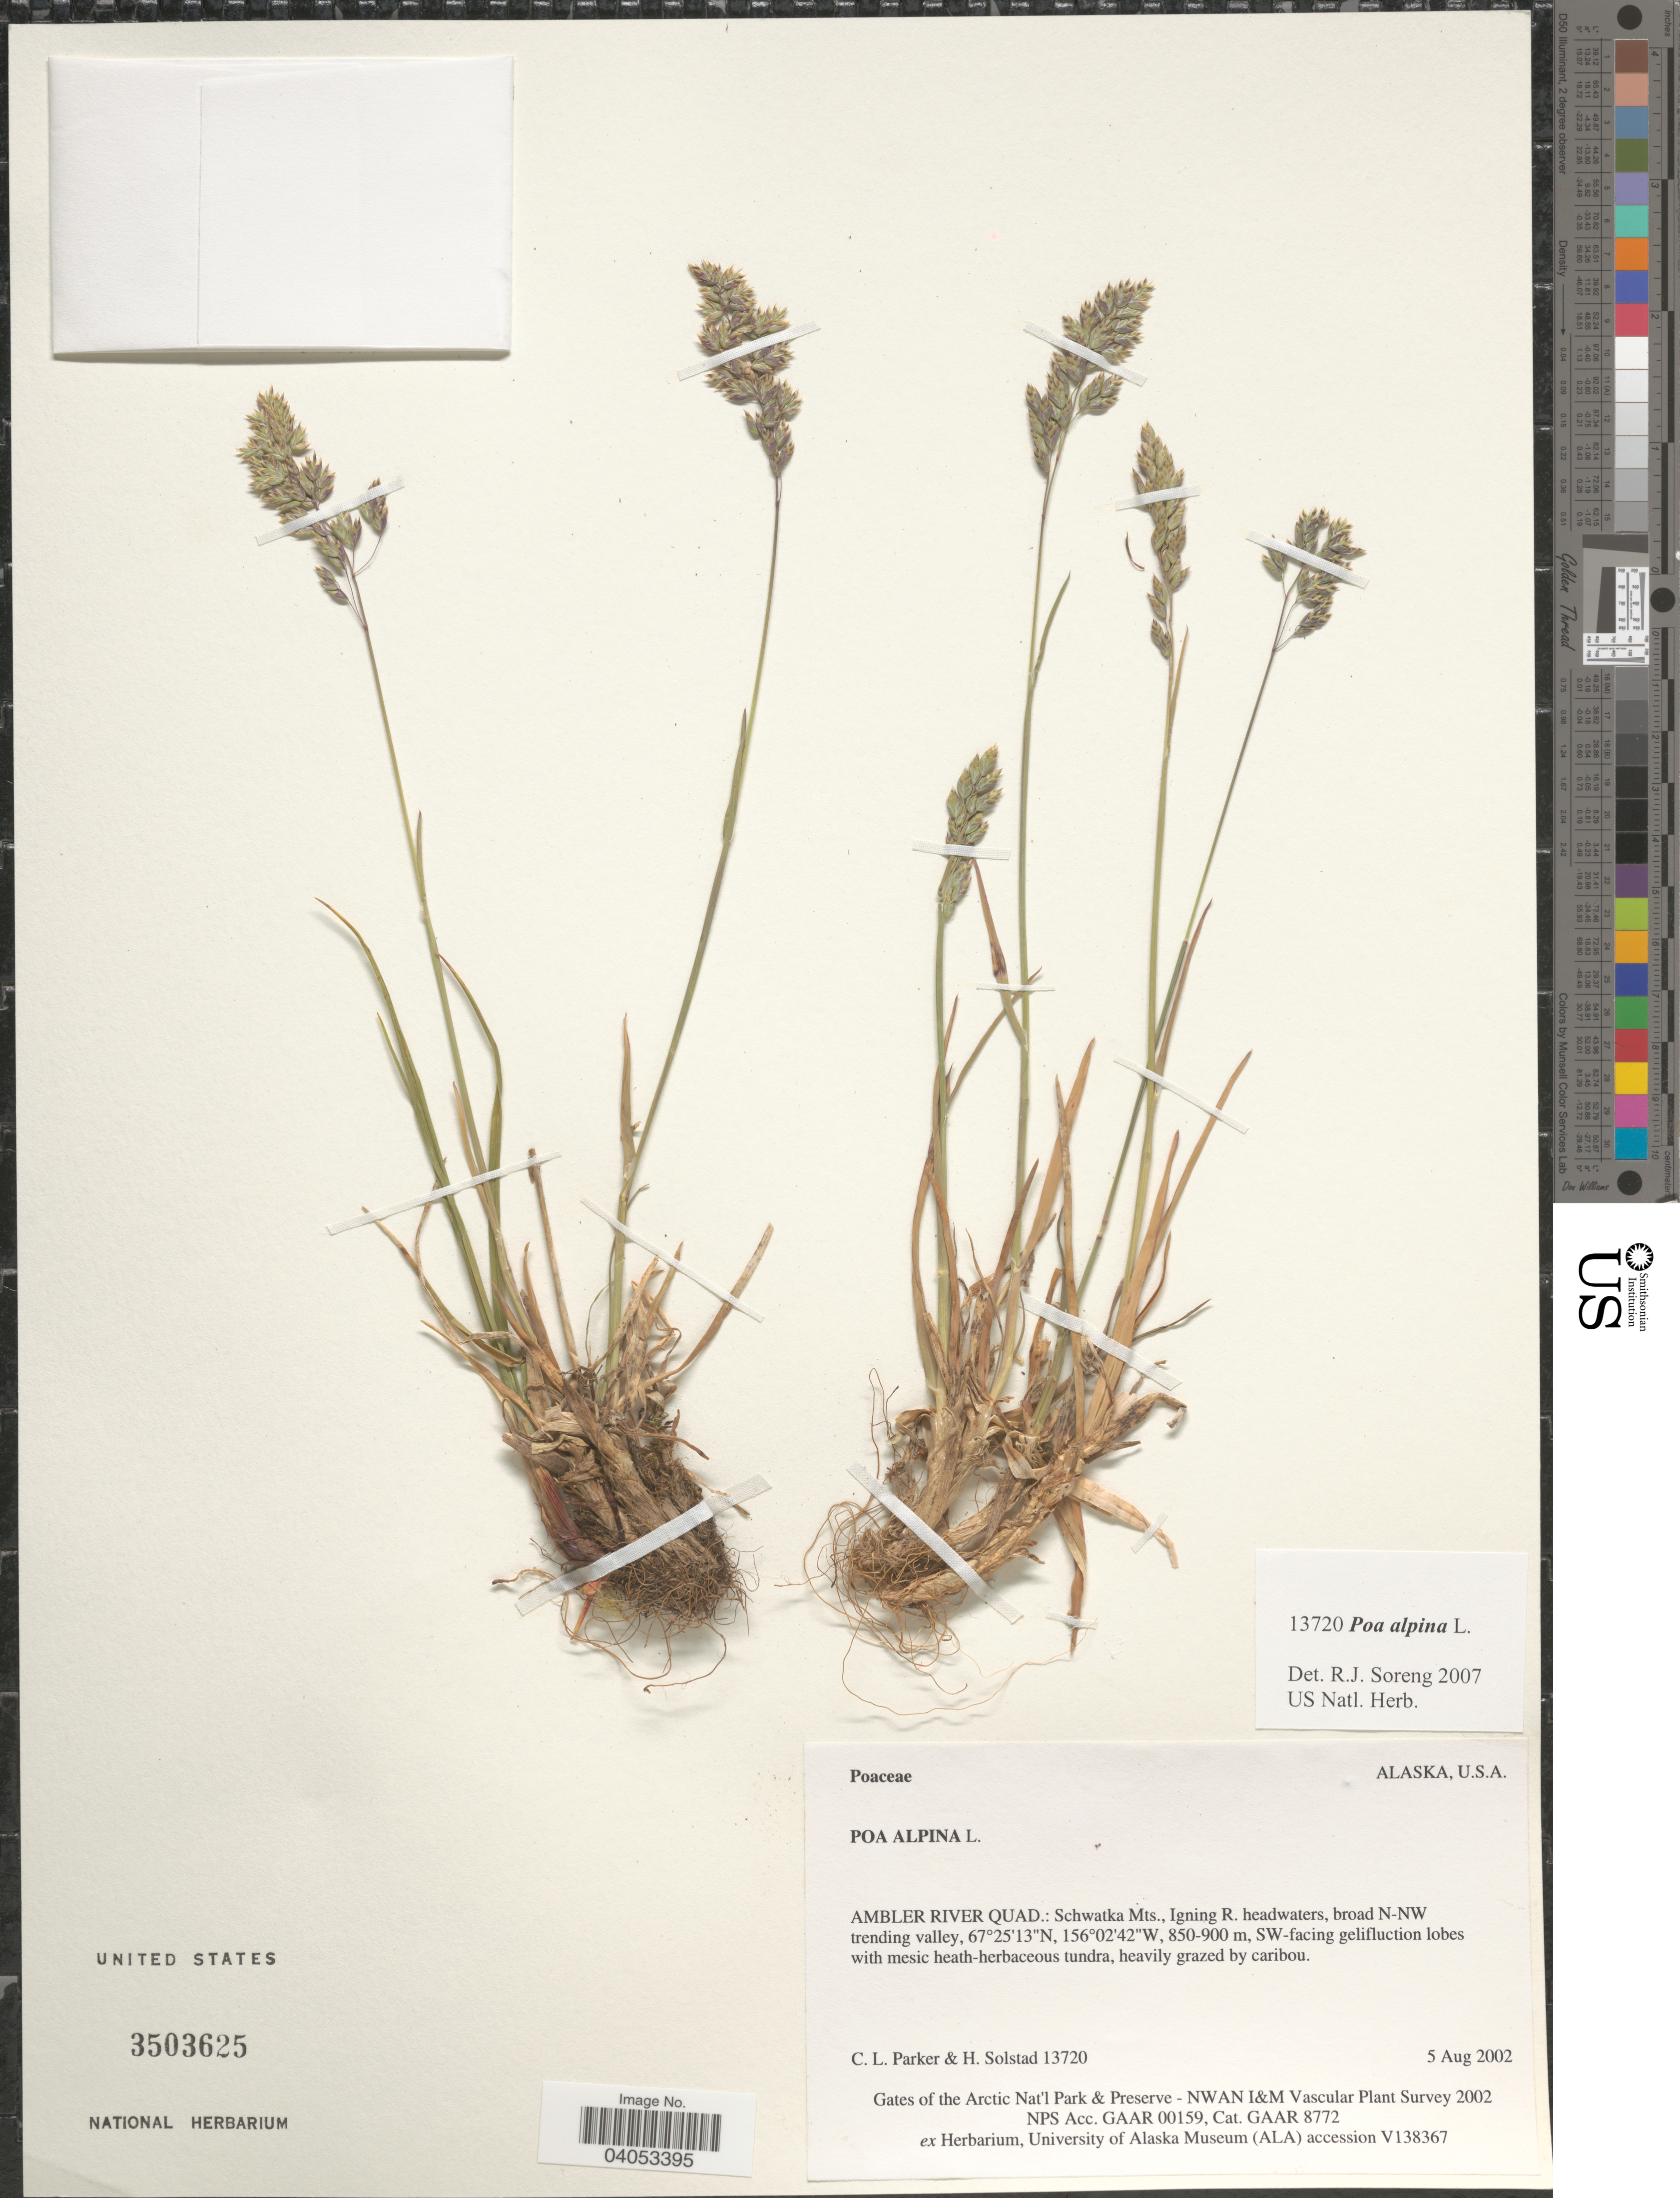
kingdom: Plantae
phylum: Tracheophyta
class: Liliopsida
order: Poales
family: Poaceae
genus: Poa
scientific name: Poa alpina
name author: L.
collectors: C. L. Parker & H. Solstad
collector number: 13720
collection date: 2002-08-05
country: United States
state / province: Alaska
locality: Ambler River Quad.: Schwatka Mts., Igning R. headwaters, broad N-NW trending valley, SW-facing gelifluction lobes.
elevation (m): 850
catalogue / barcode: US 3503625